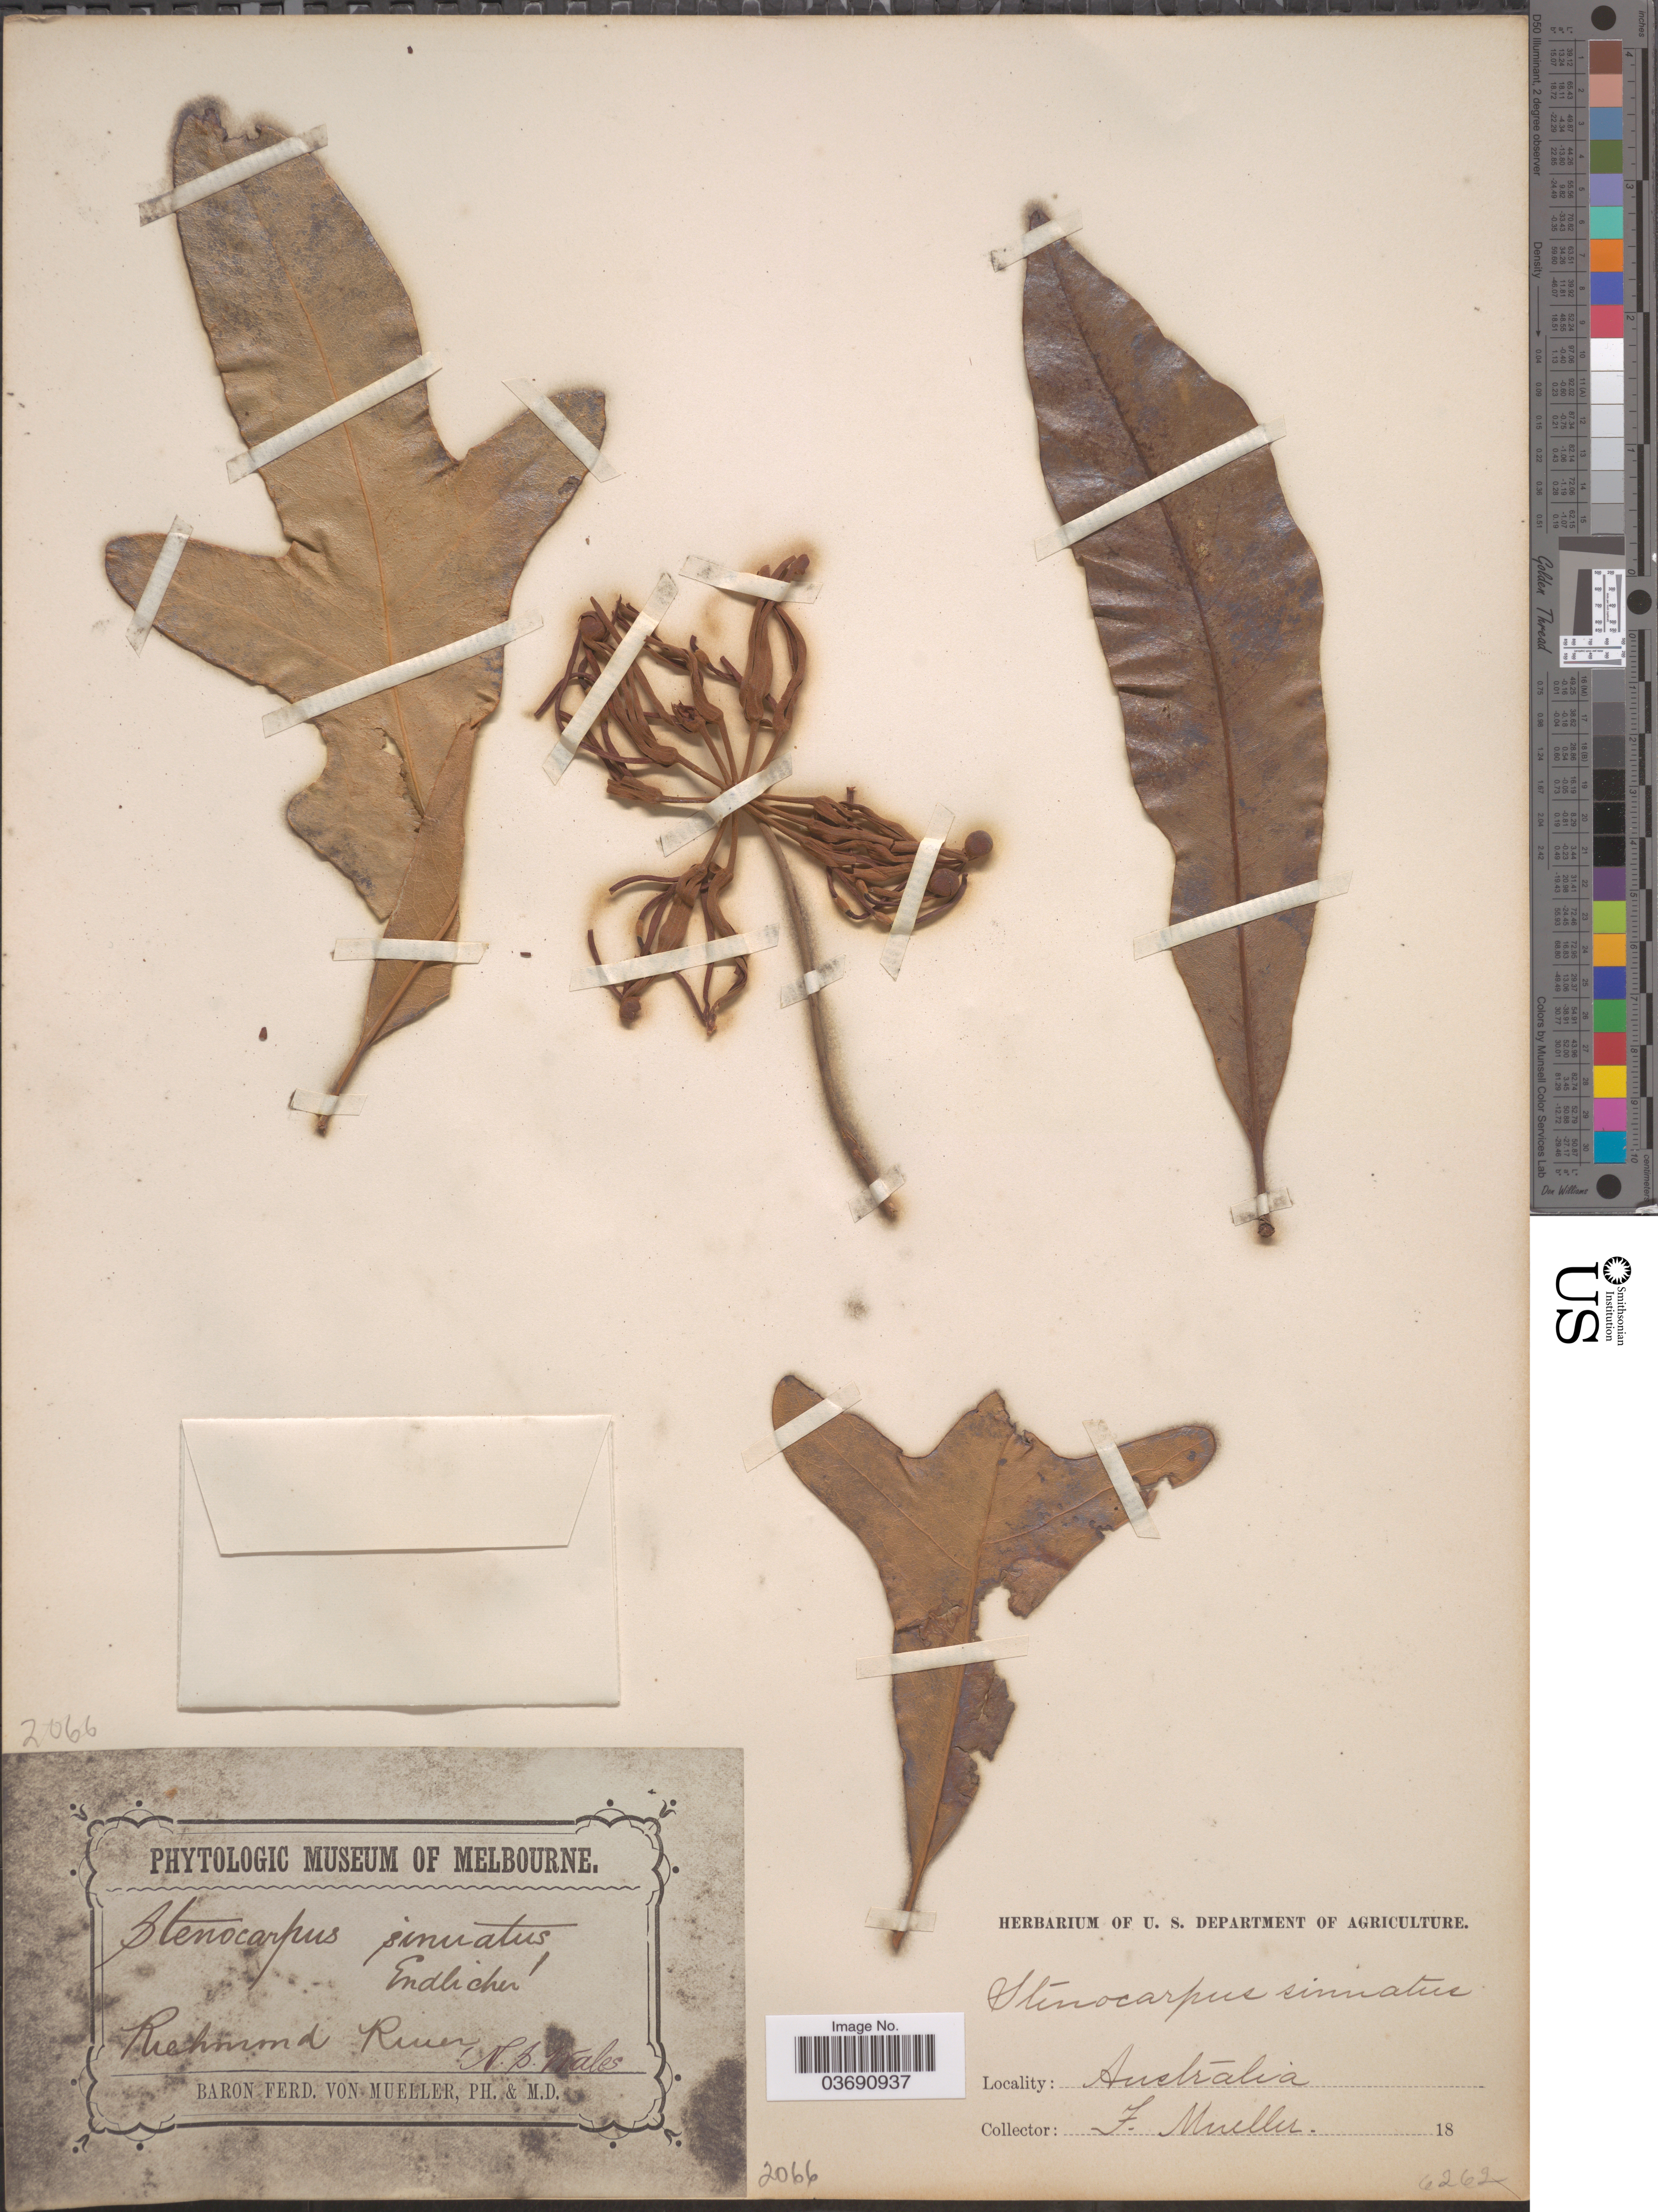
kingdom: Plantae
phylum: Tracheophyta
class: Magnoliopsida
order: Proteales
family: Proteaceae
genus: Stenocarpus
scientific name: Stenocarpus sinuatus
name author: (A. Cunn.) Endl.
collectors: F. Mueller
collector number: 6262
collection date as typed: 18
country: Australia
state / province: New South Wales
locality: Richmond River.